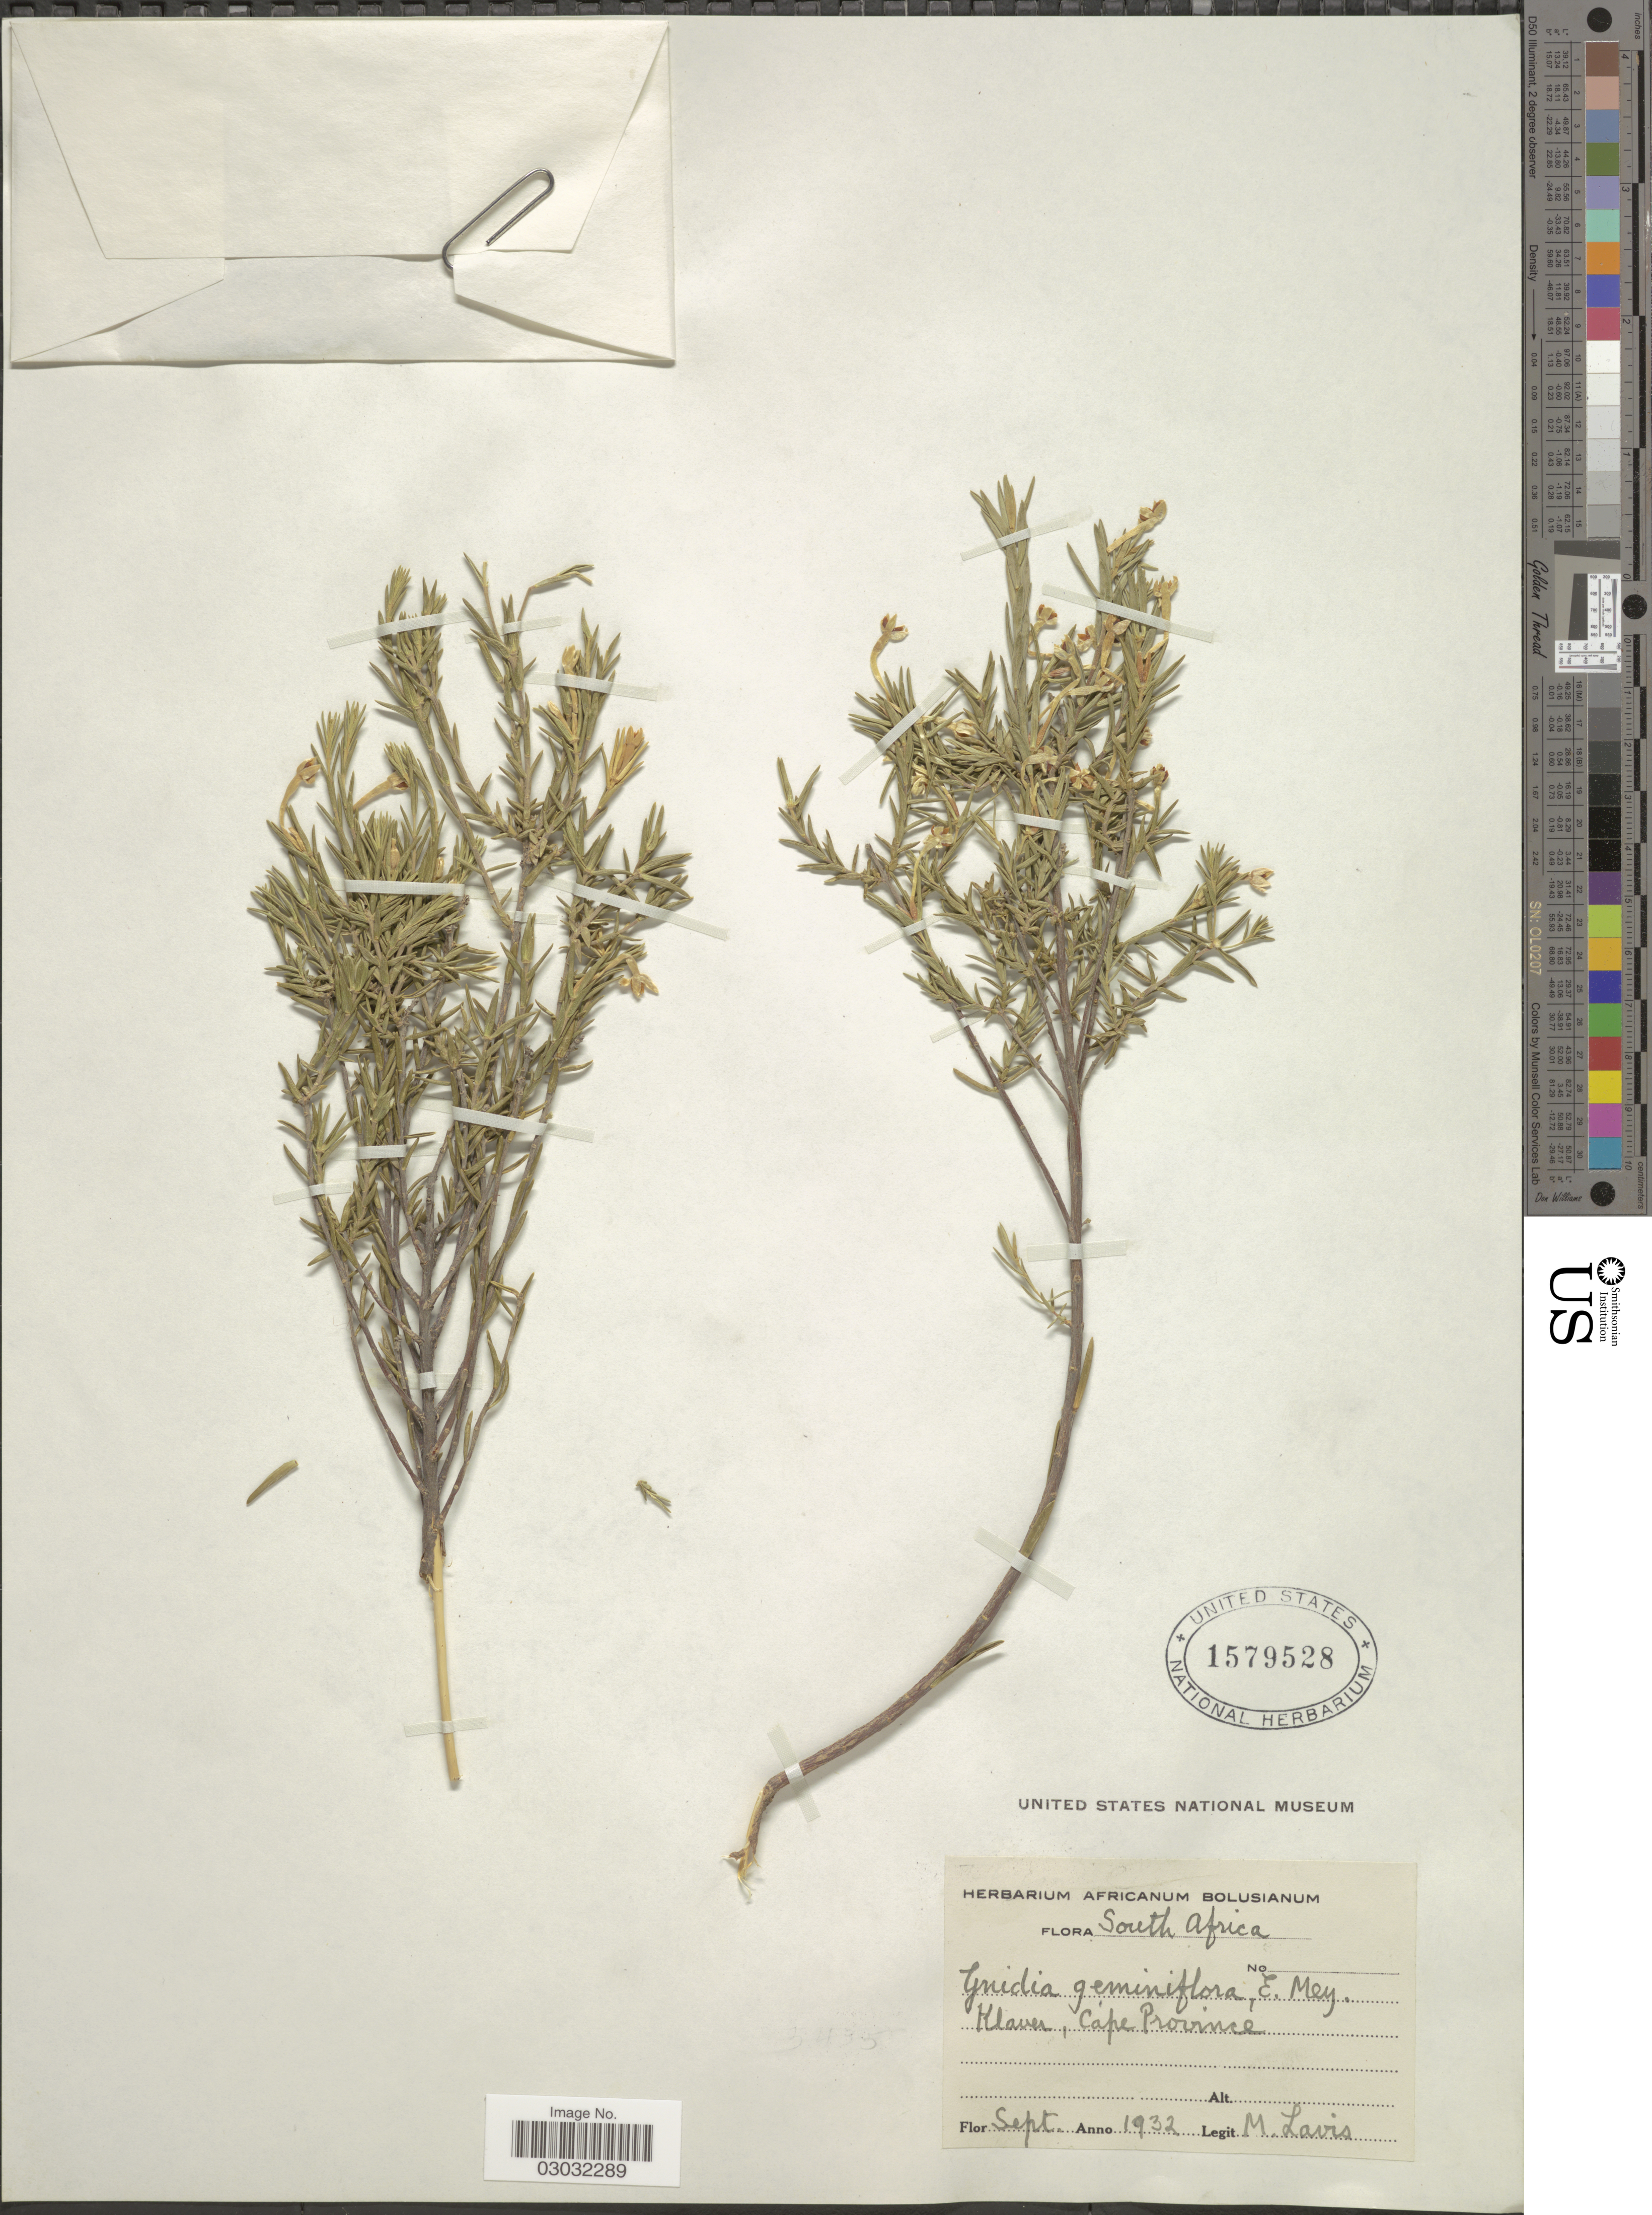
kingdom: Plantae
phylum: Tracheophyta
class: Magnoliopsida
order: Malvales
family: Thymelaeaceae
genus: Gnidia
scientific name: Gnidia geminiflora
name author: E. Mey. ex Meisn.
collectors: M. Lavis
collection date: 1932-09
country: South Africa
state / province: Western Cape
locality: Klaver.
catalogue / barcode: US 1579528